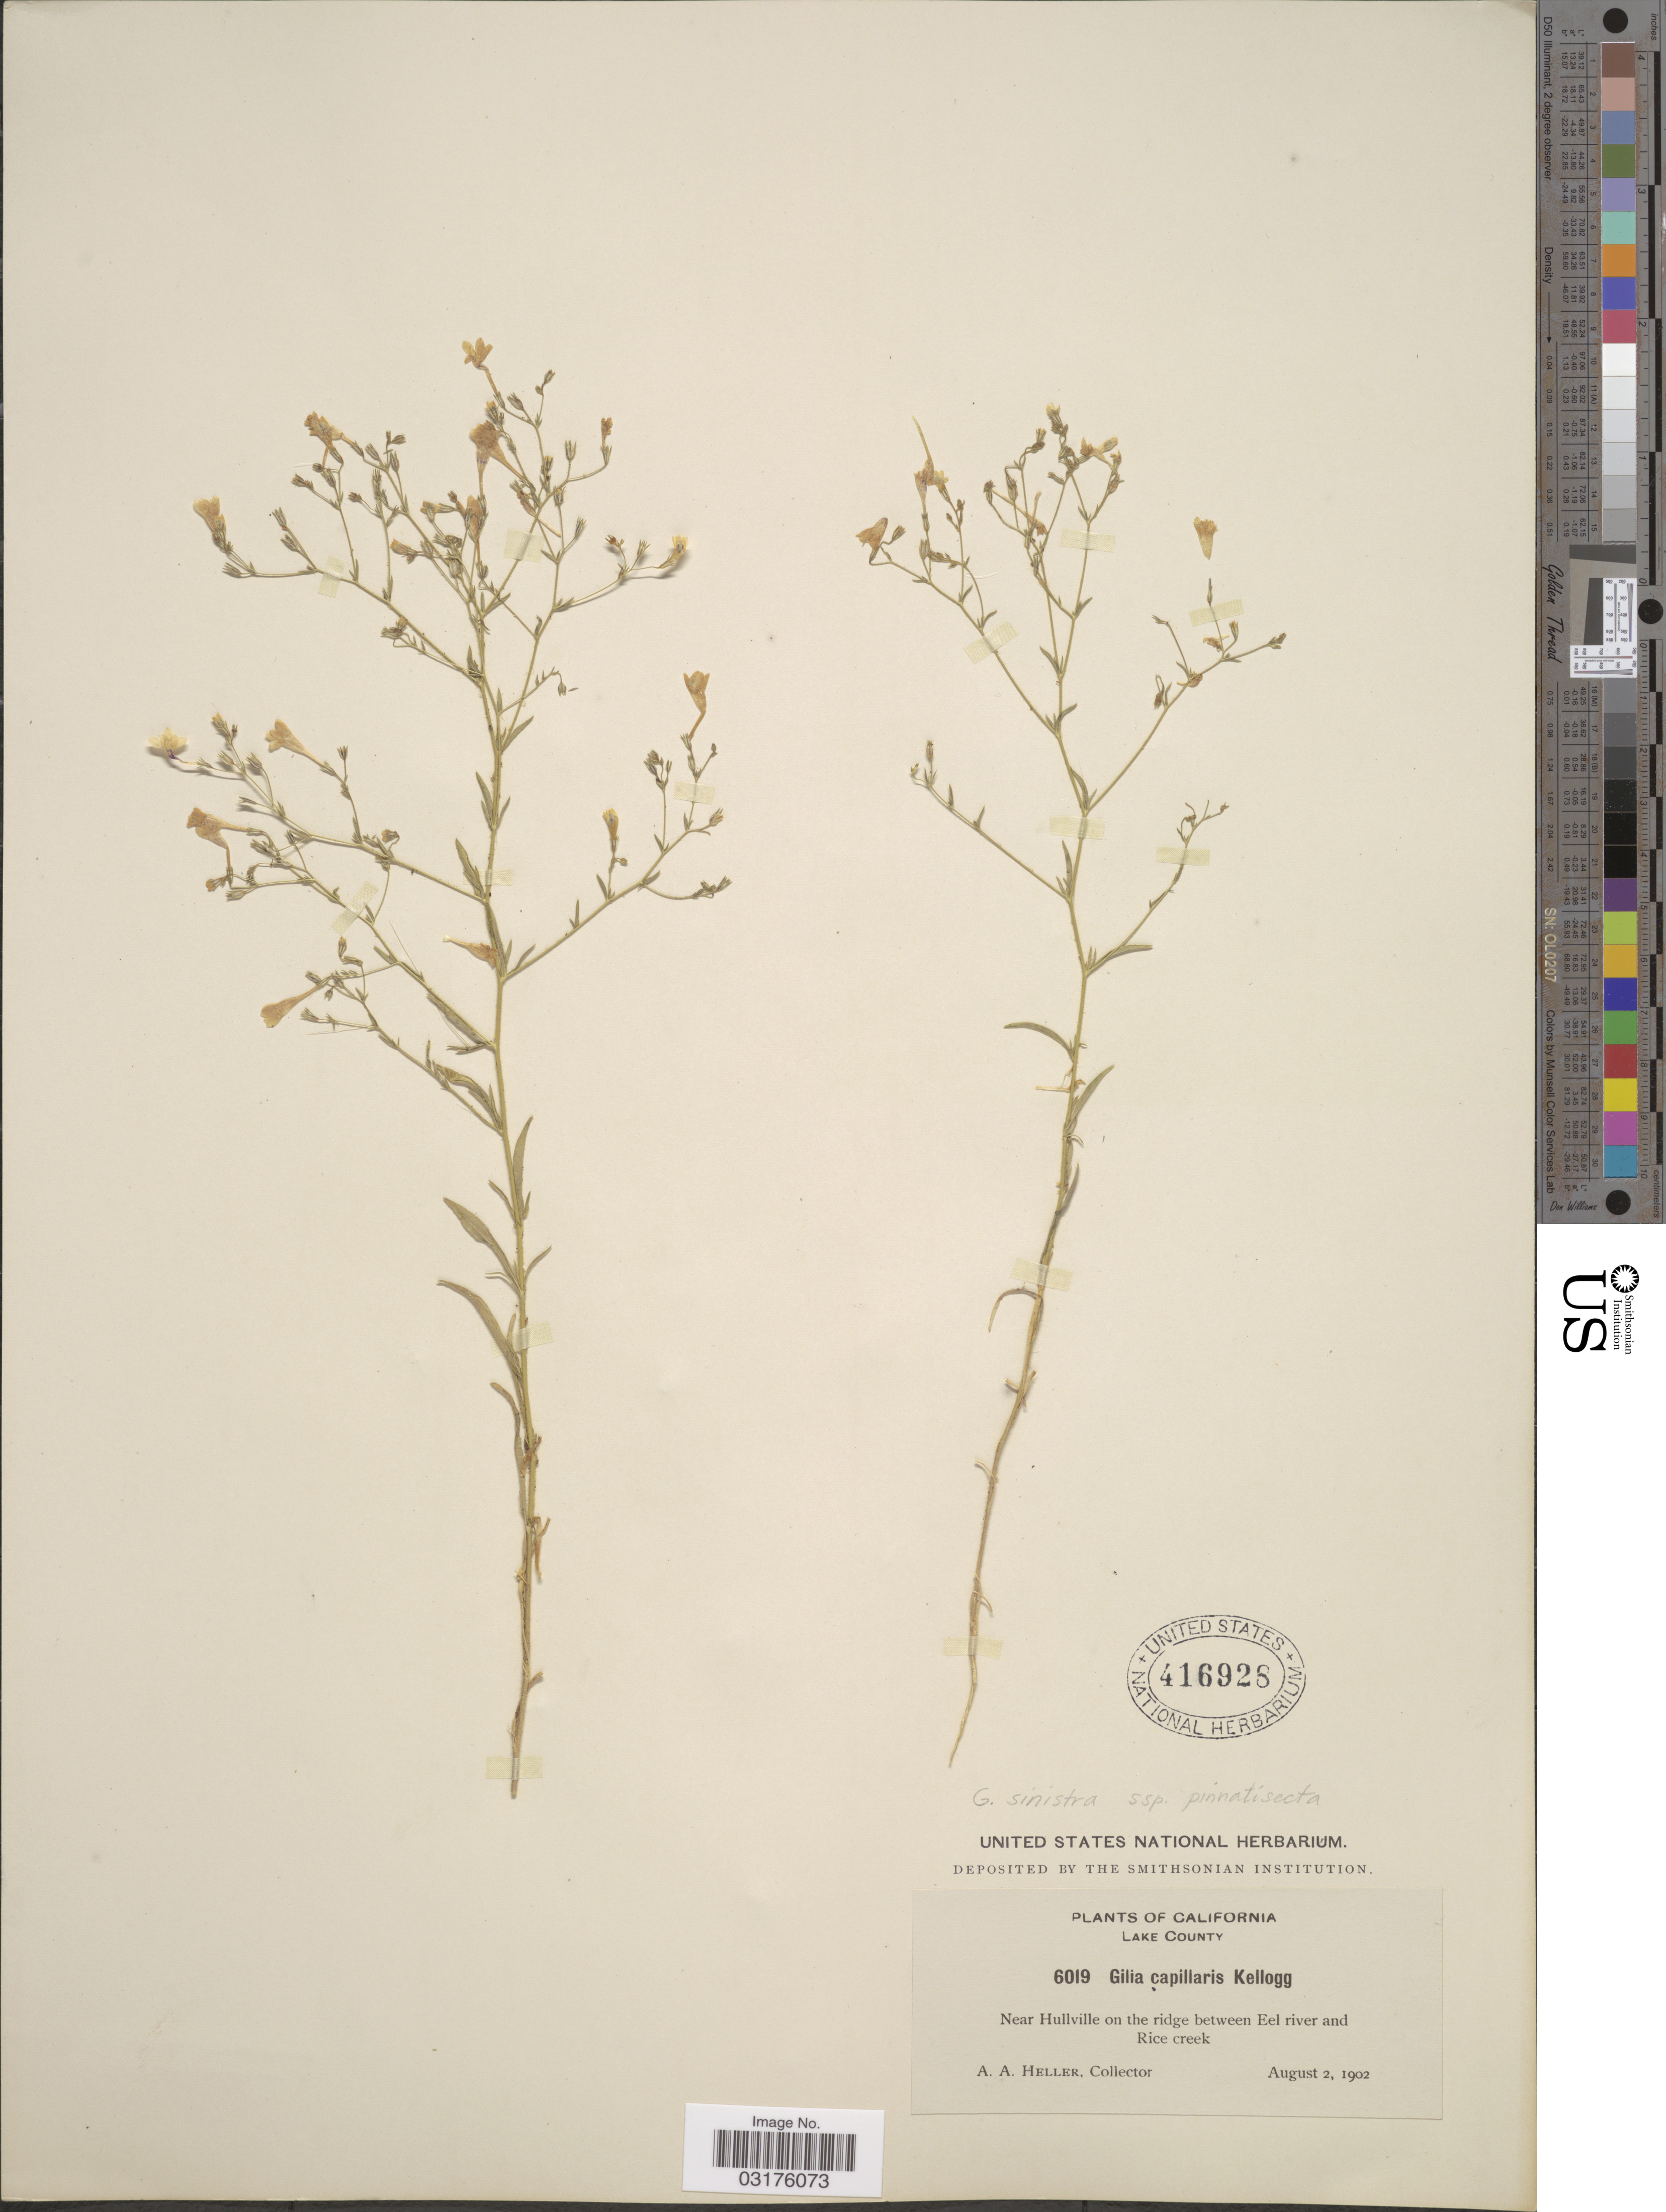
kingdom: Plantae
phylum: Tracheophyta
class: Magnoliopsida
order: Ericales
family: Polemoniaceae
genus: Navarretia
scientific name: Navarretia linearifolia subsp. pinnatisecta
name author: (H. Mason & A.D. Grant) L.A. Johnson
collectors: A. A. Heller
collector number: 6019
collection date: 1902-08-02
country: United States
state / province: California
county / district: Lake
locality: Lake County, Near Hullville on the ridge between Eel river and Rice creek.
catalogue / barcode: US 416928